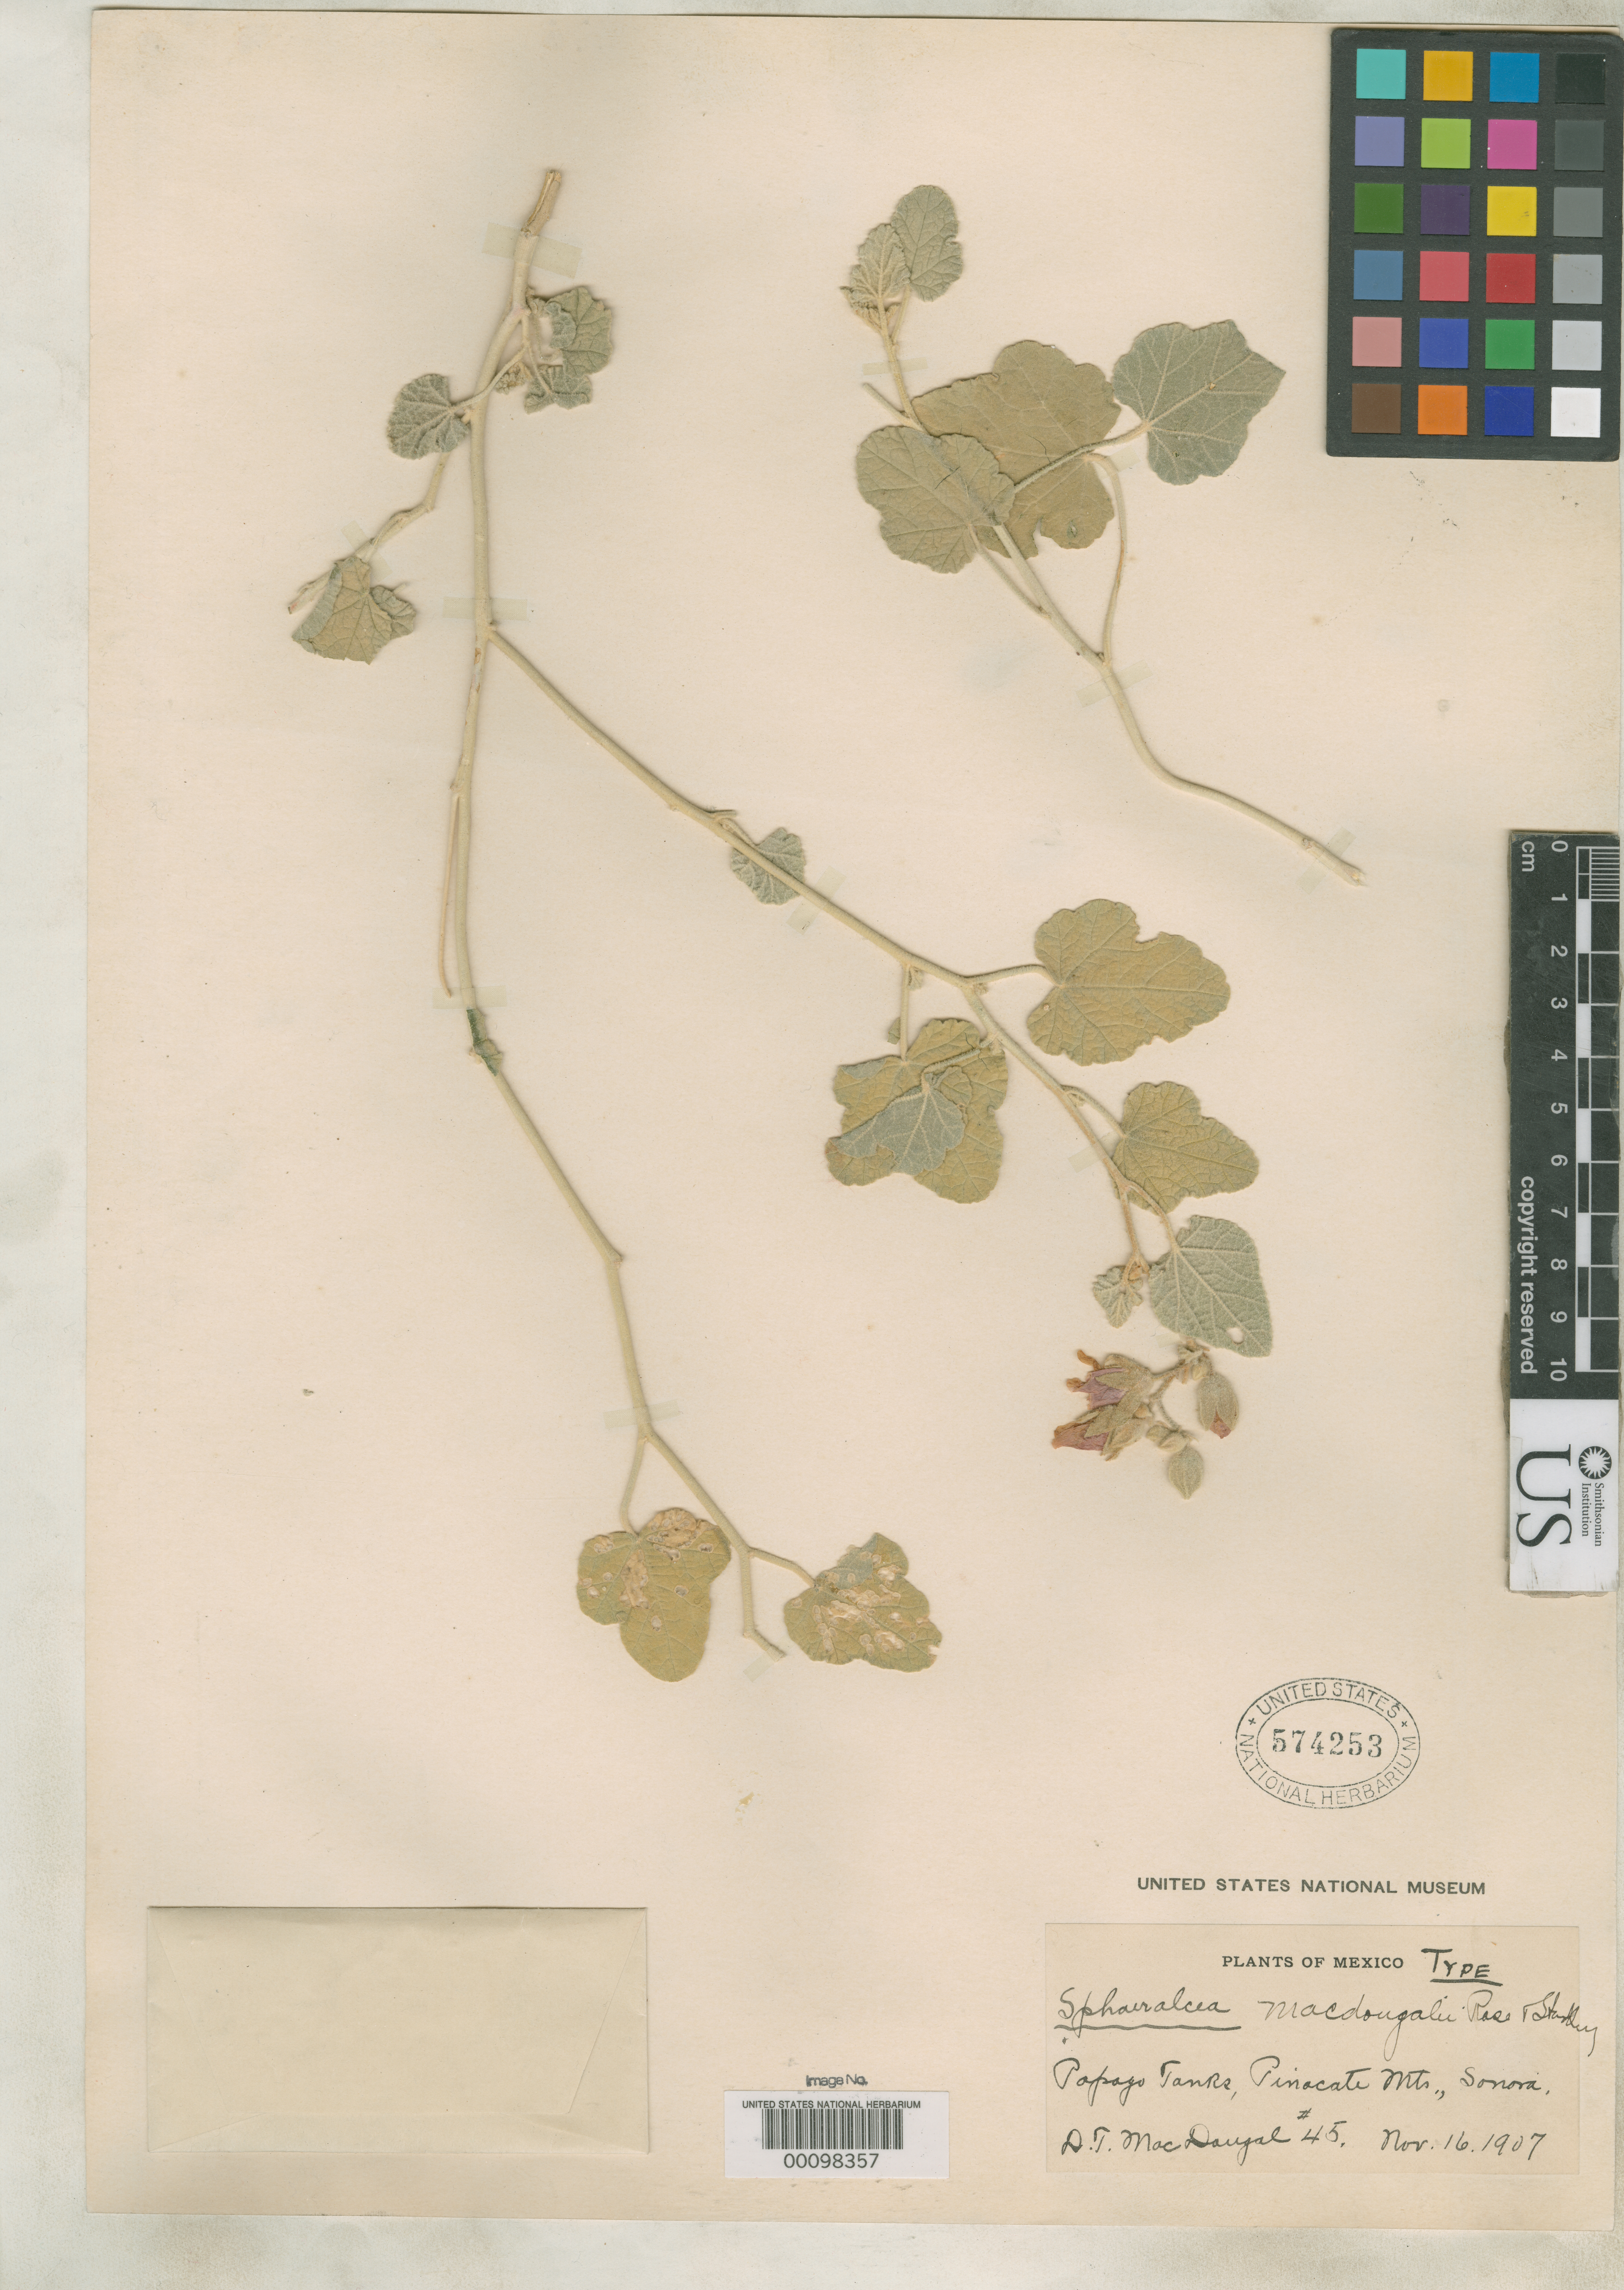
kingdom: Plantae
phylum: Tracheophyta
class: Magnoliopsida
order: Malvales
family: Malvaceae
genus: Sphaeralcea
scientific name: Sphaeralcea macdougalii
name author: Rose & Standl.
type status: Holotype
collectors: D. T. MacDougal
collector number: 45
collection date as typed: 16 Nov 1907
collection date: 1907-11-16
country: Mexico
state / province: Sonora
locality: Pinacate Mts., Papago Tanks.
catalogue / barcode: US 574253